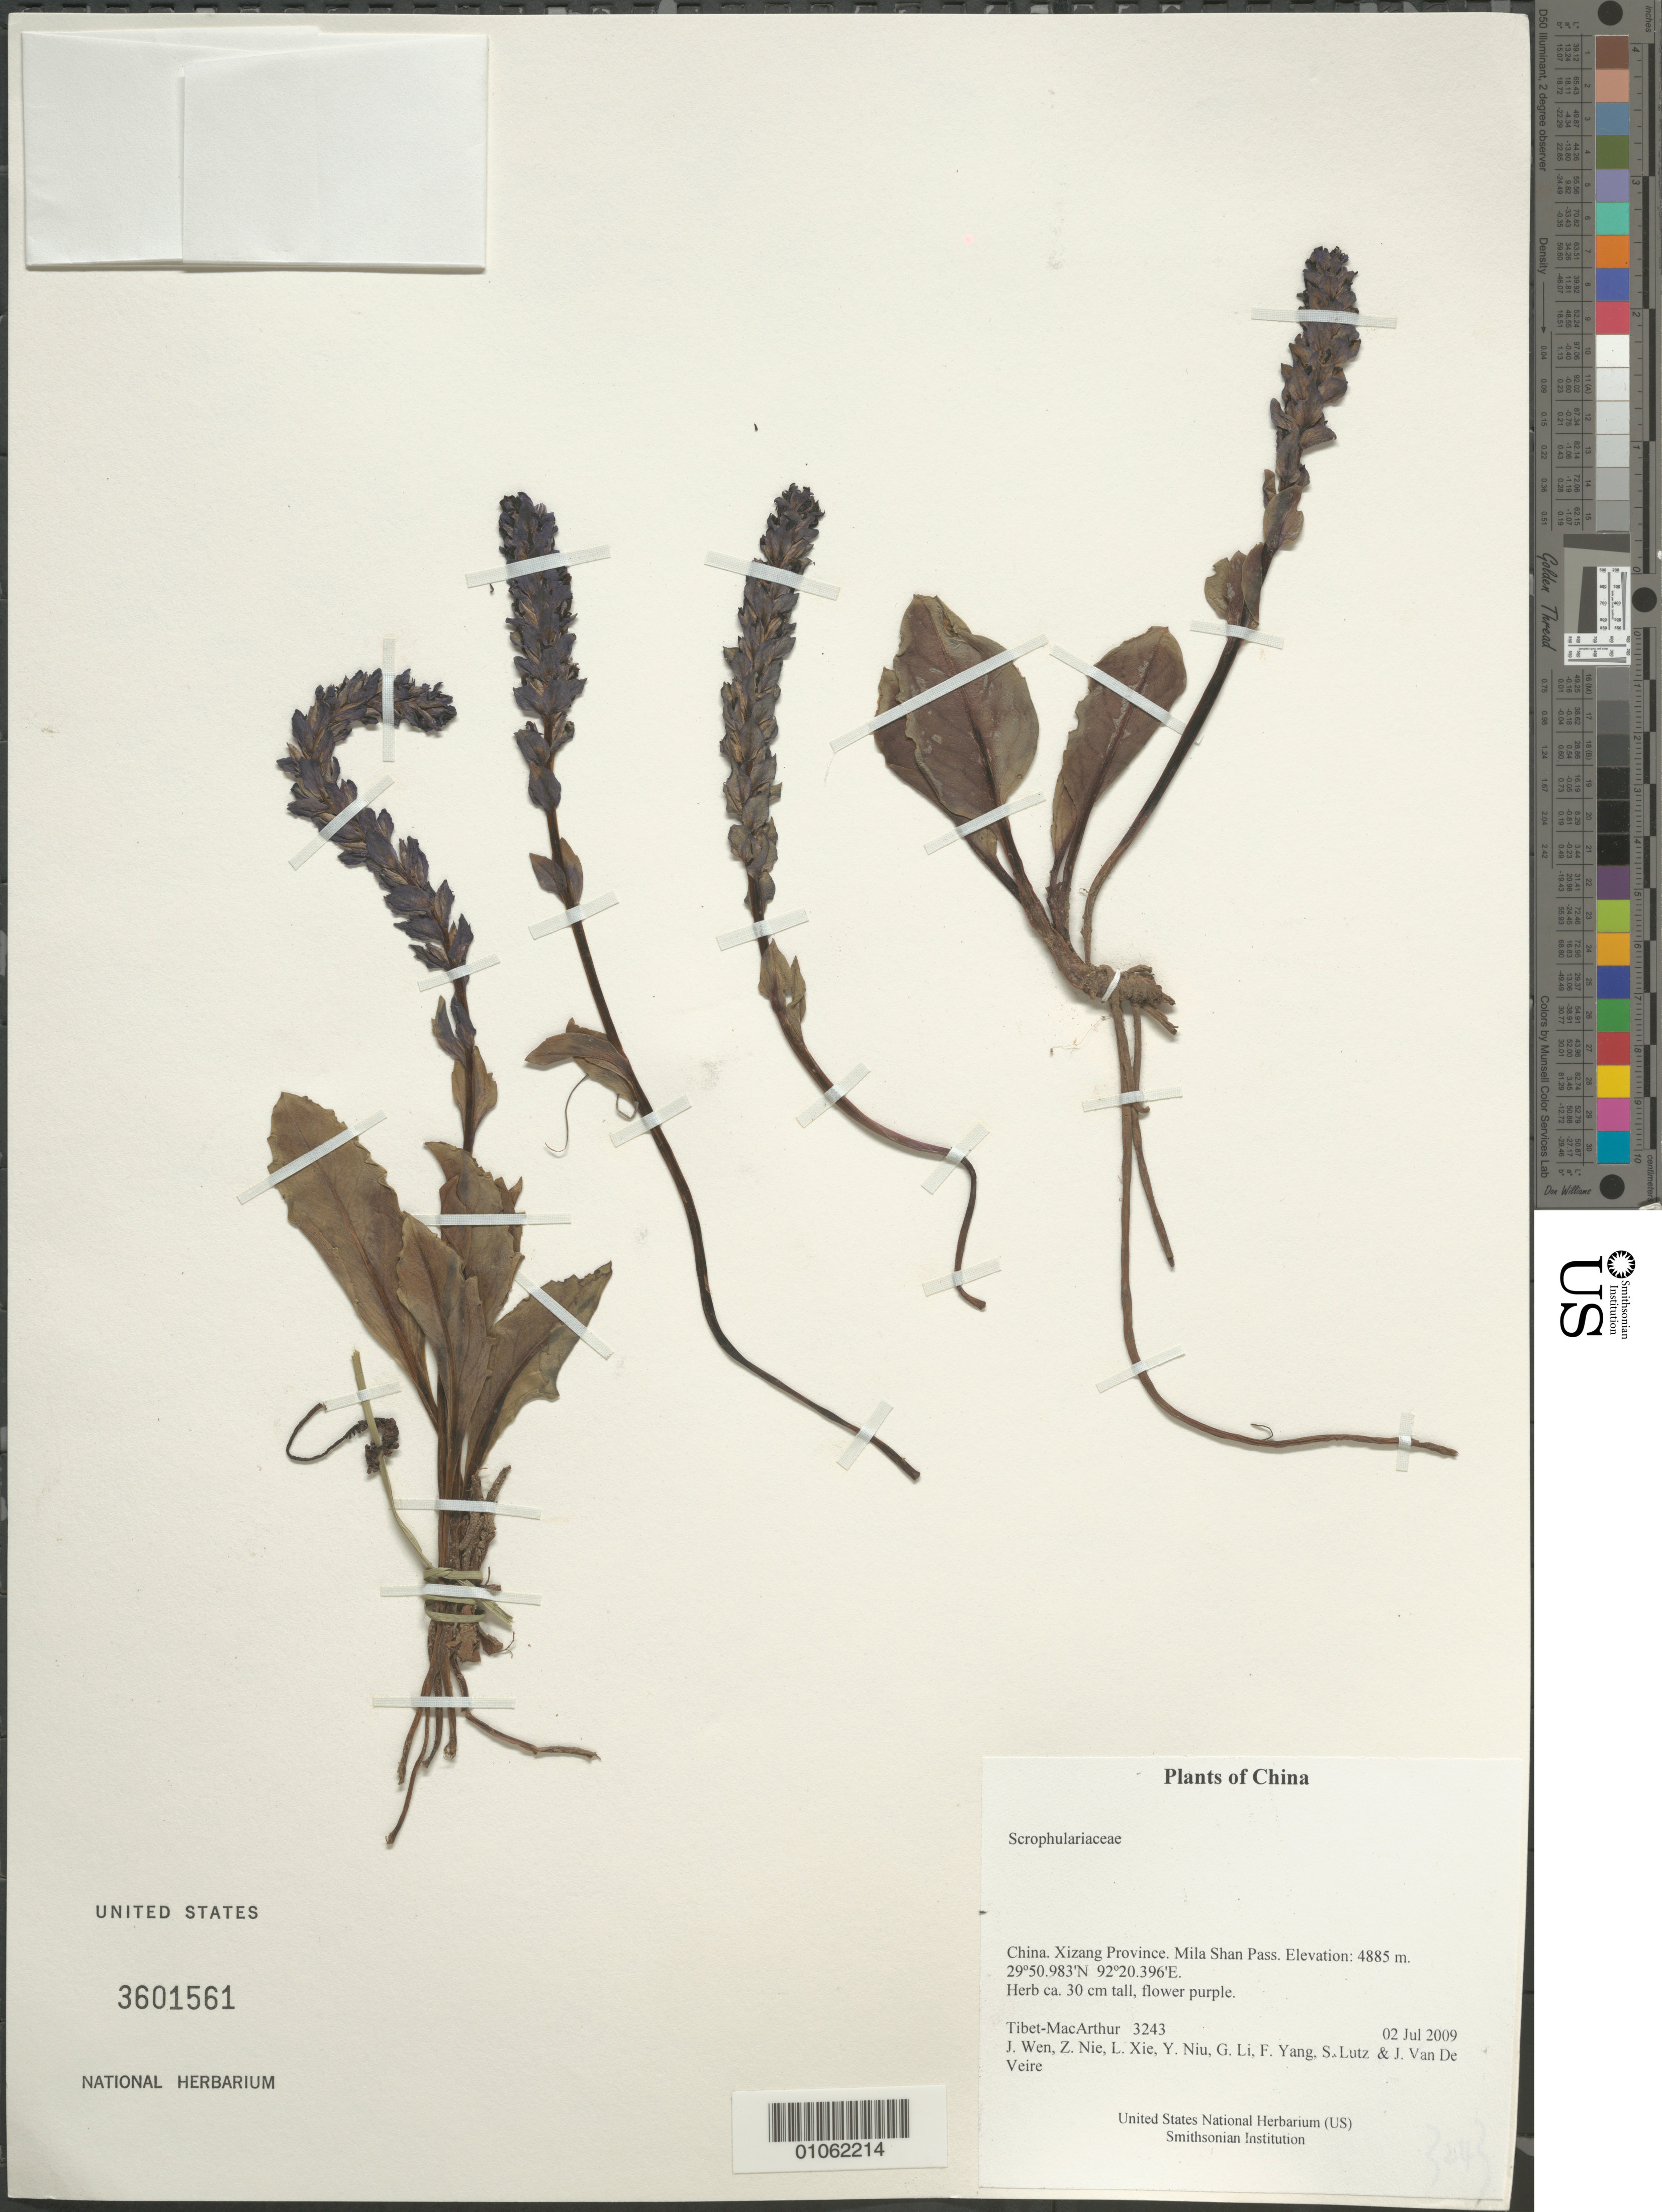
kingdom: Plantae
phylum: Tracheophyta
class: Magnoliopsida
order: Lamiales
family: Scrophulariaceae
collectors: Tibet-MacArthur, J. Wen, Z. Nie, L. Xie, Y. Niu, G. Li, F. Yang, S. Lutz & J. Van De Veire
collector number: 3243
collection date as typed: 02 Jul 2009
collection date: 2009-07-02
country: China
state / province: Xizang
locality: Mila Shan Pass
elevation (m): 4885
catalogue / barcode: US 3601561